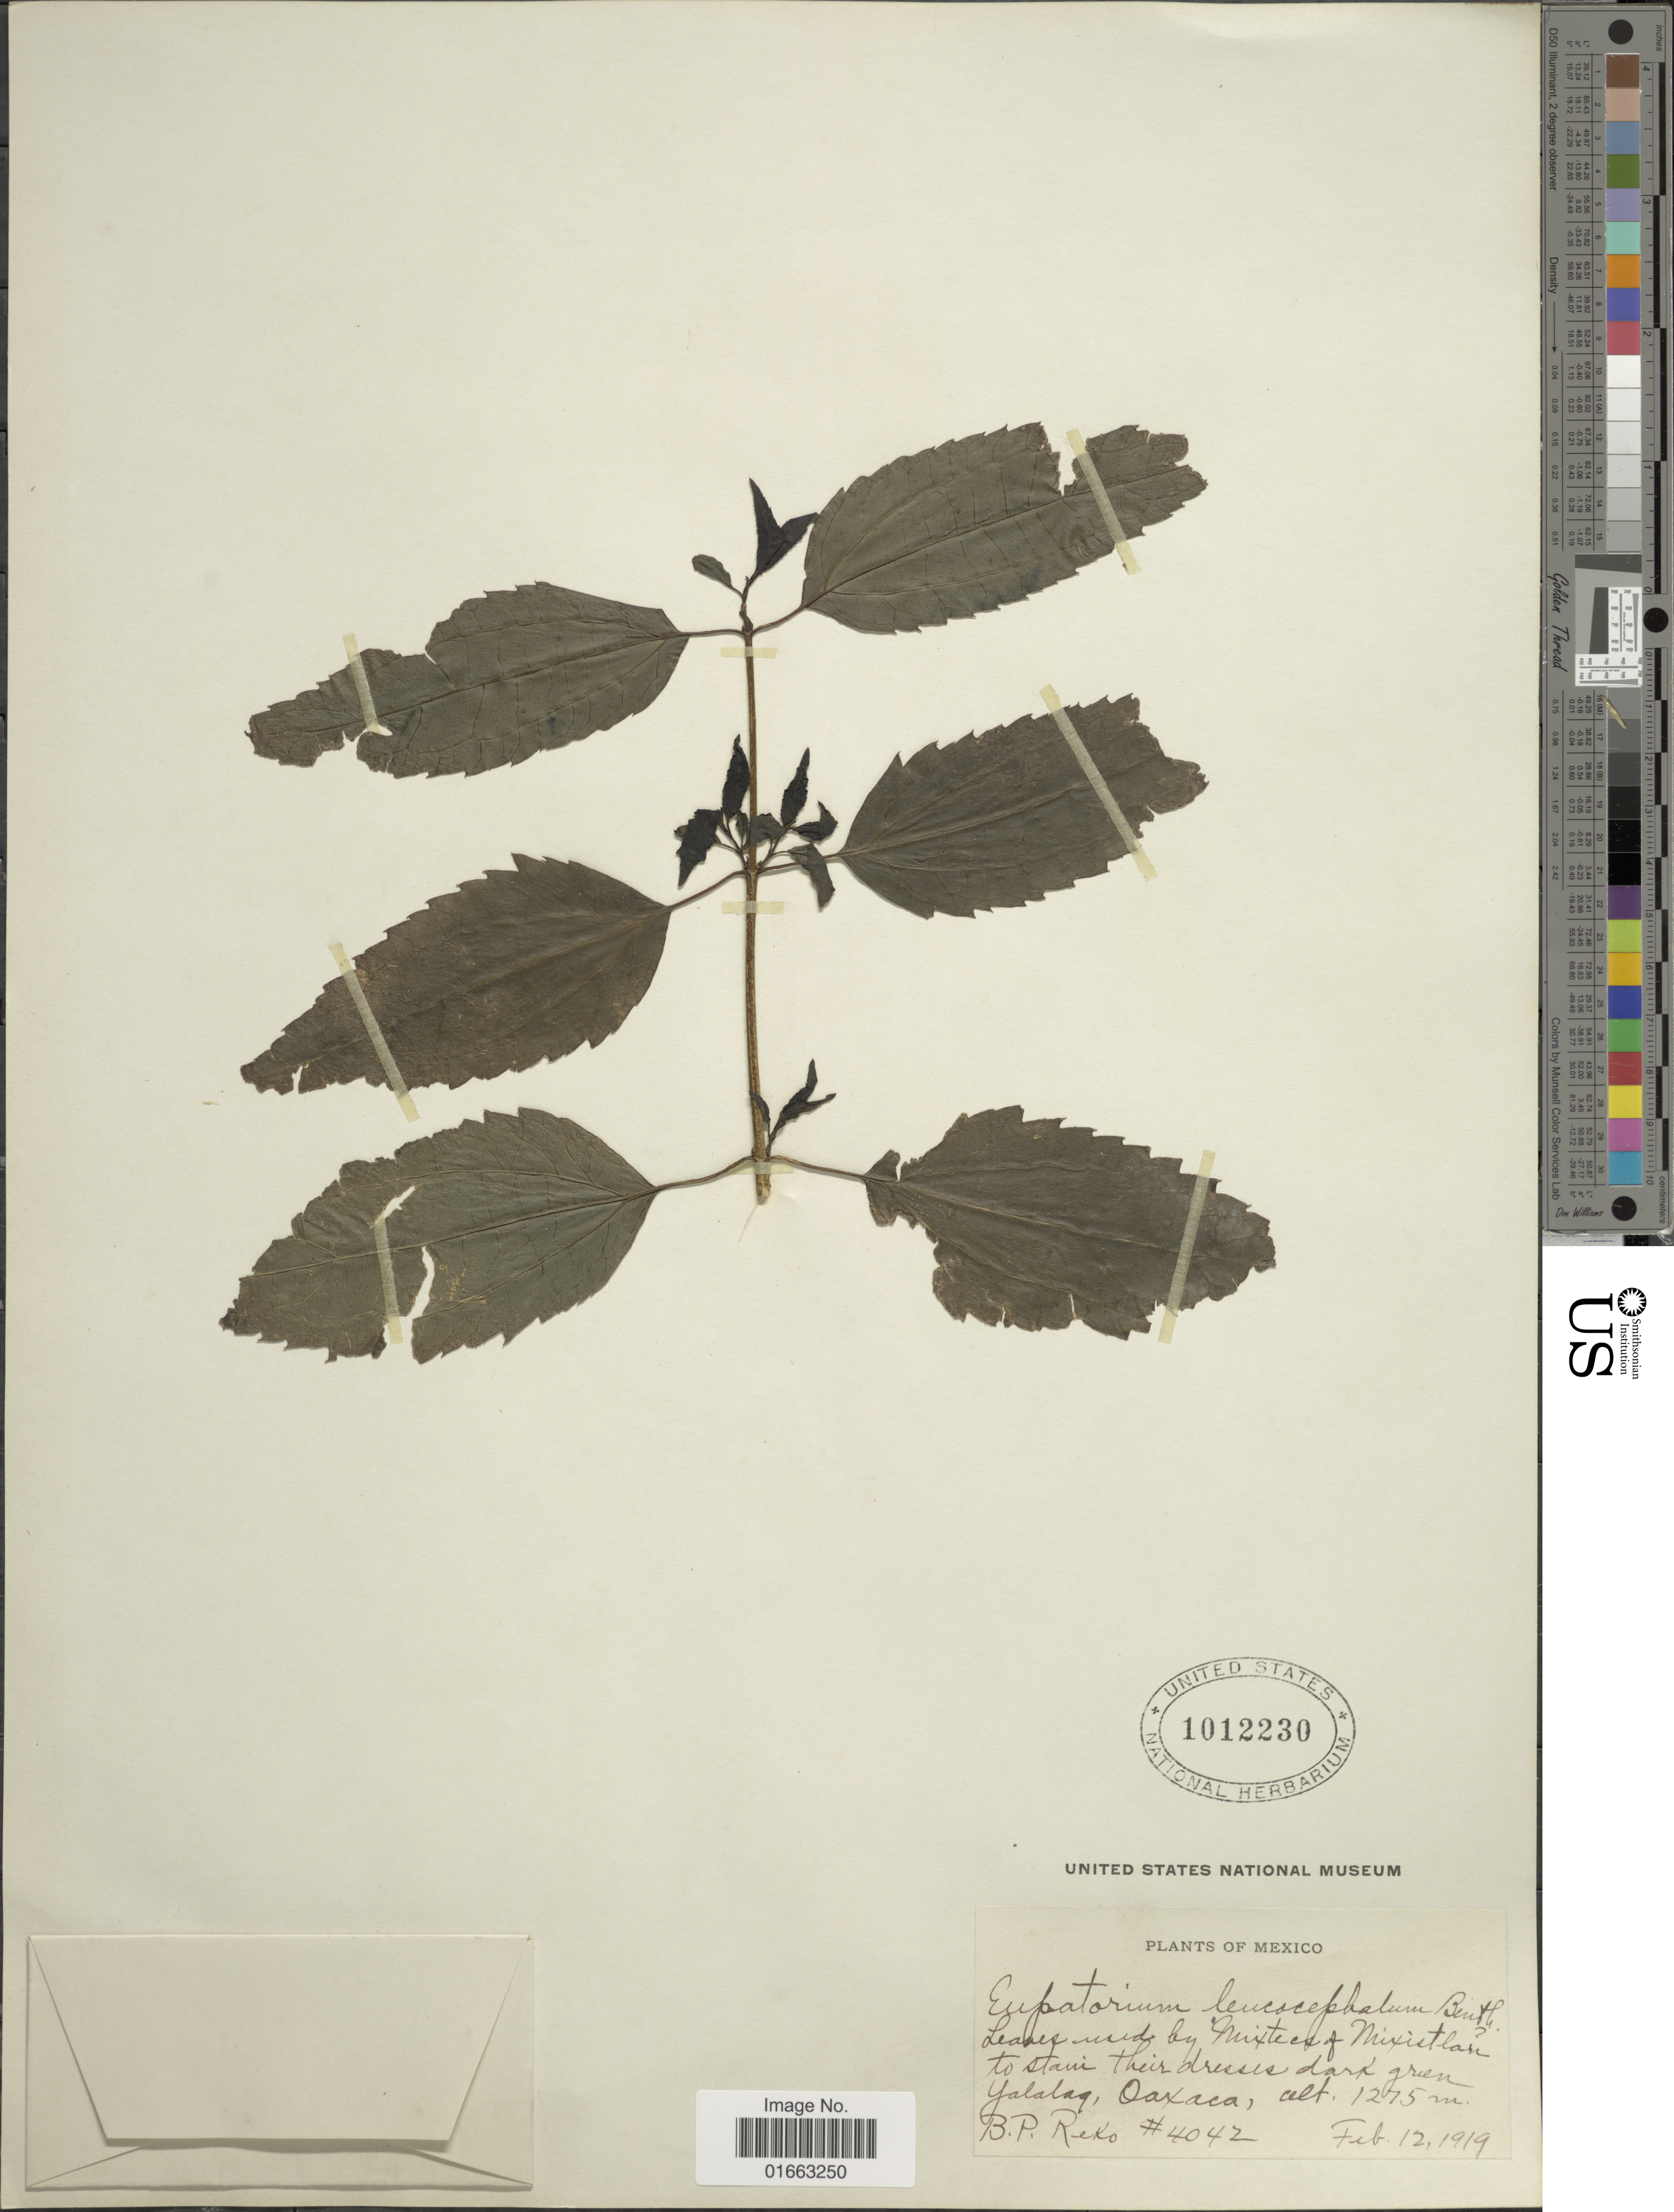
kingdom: Plantae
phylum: Tracheophyta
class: Magnoliopsida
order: Asterales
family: Asteraceae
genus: Fleischmanniopsis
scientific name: Fleischmanniopsis leucocephala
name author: (Benth.) R.M. King & H. Rob.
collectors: B. P. Reko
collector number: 4042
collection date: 1919-02-12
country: Mexico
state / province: Oaxaca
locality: Yalalag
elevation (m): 1275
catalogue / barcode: US 1012230